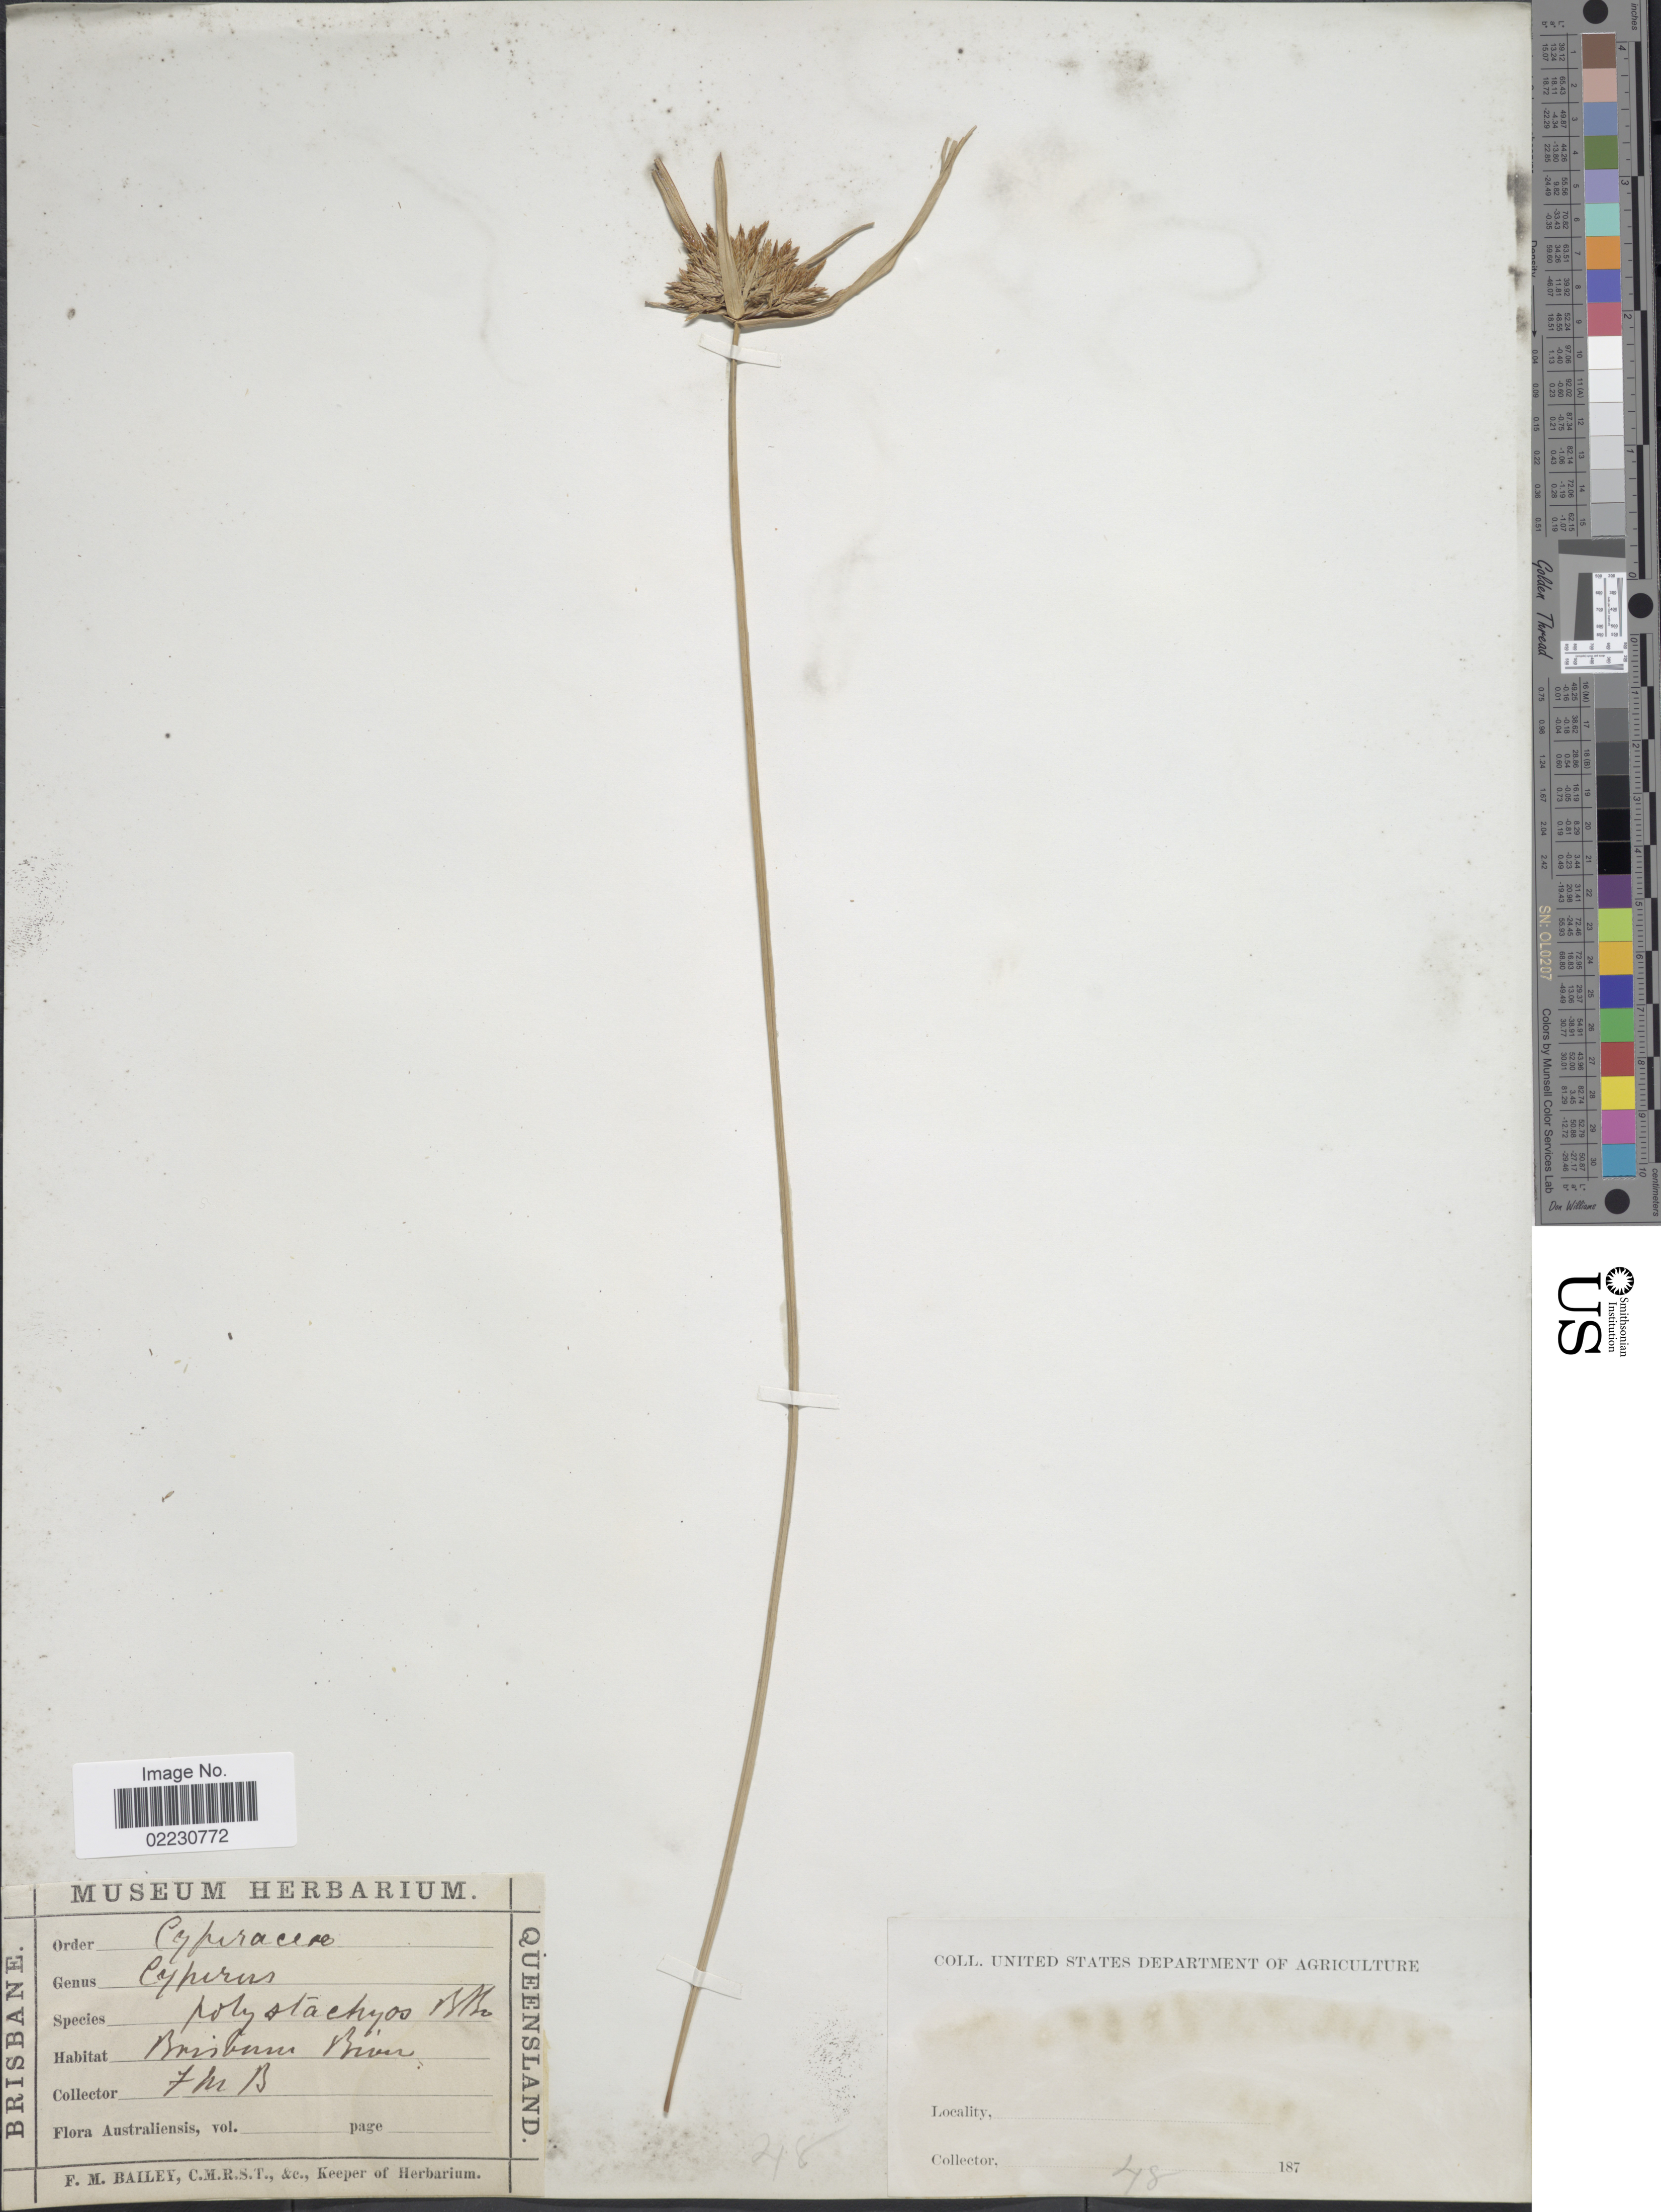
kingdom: Plantae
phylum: Tracheophyta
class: Liliopsida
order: Poales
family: Cyperaceae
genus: Cyperus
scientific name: Cyperus polystachyos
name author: Rottb.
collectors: F. M. Bailey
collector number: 48?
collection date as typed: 187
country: Australia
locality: Brisbane River